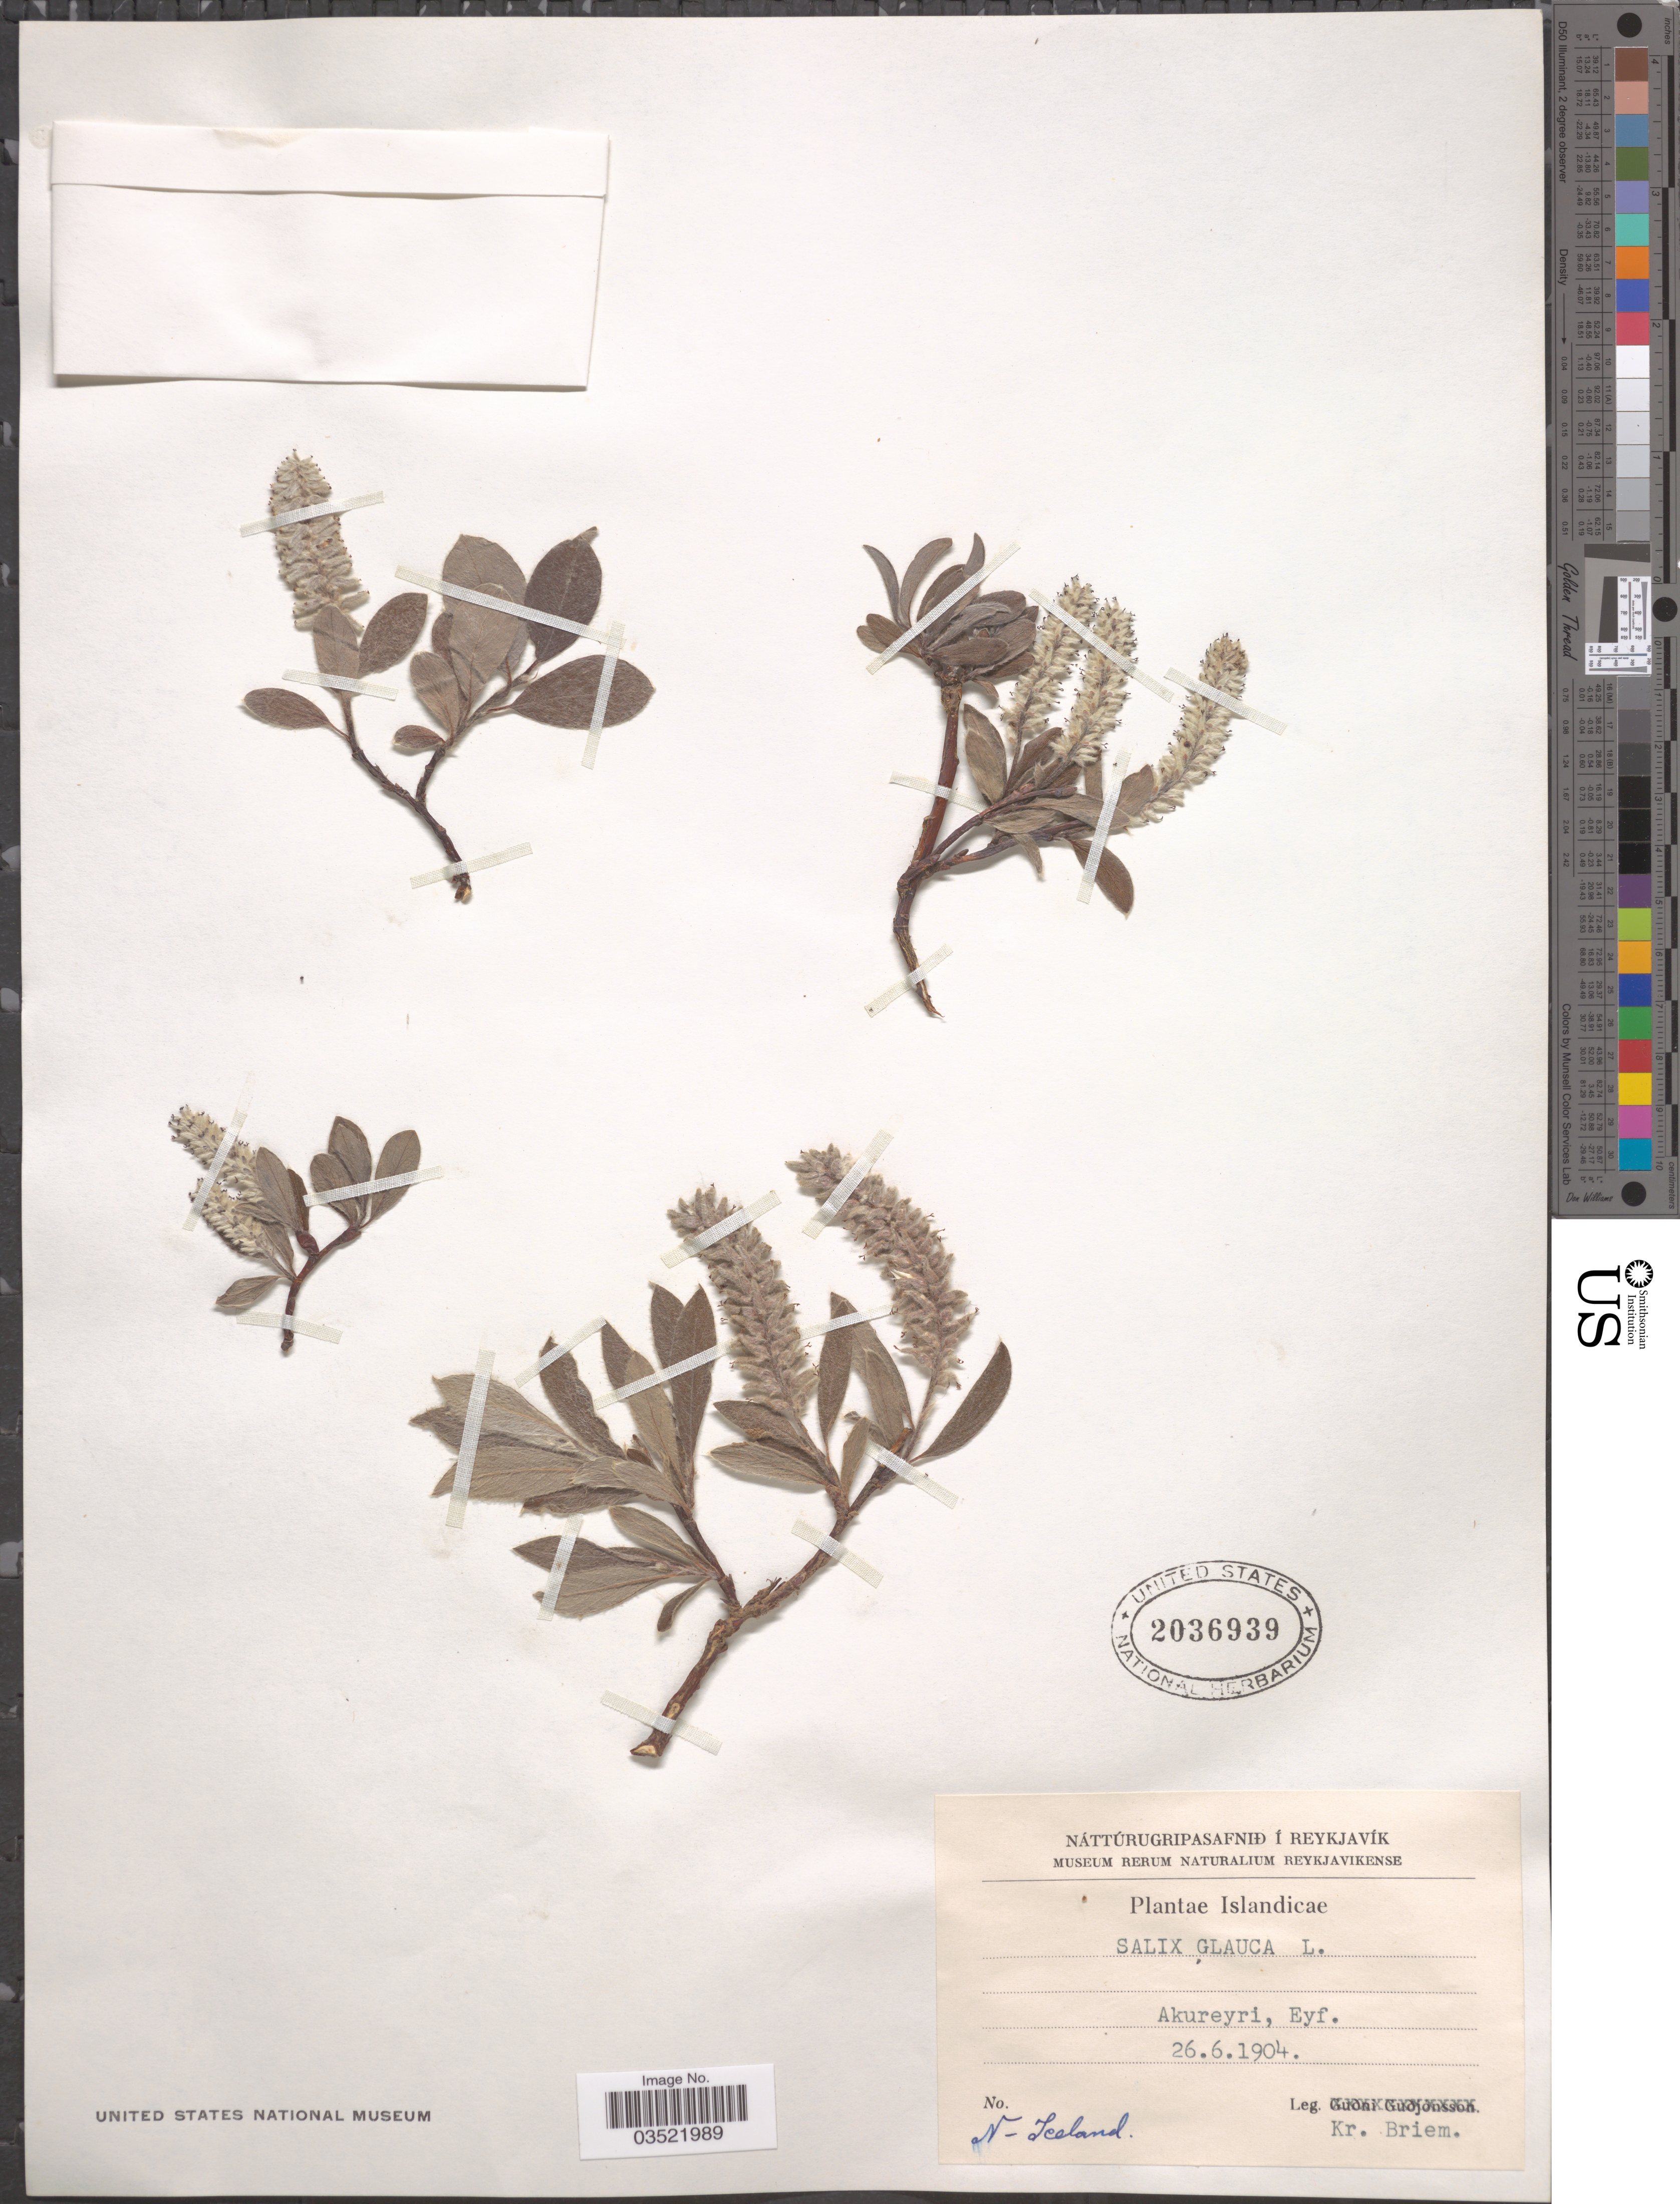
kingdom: Plantae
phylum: Tracheophyta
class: Magnoliopsida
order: Malpighiales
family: Salicaceae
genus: Salix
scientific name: Salix glauca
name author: L.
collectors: K. Briem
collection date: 1904-06-26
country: Iceland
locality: Akureyri, Eyf. N-Iceland.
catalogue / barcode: US 2036939